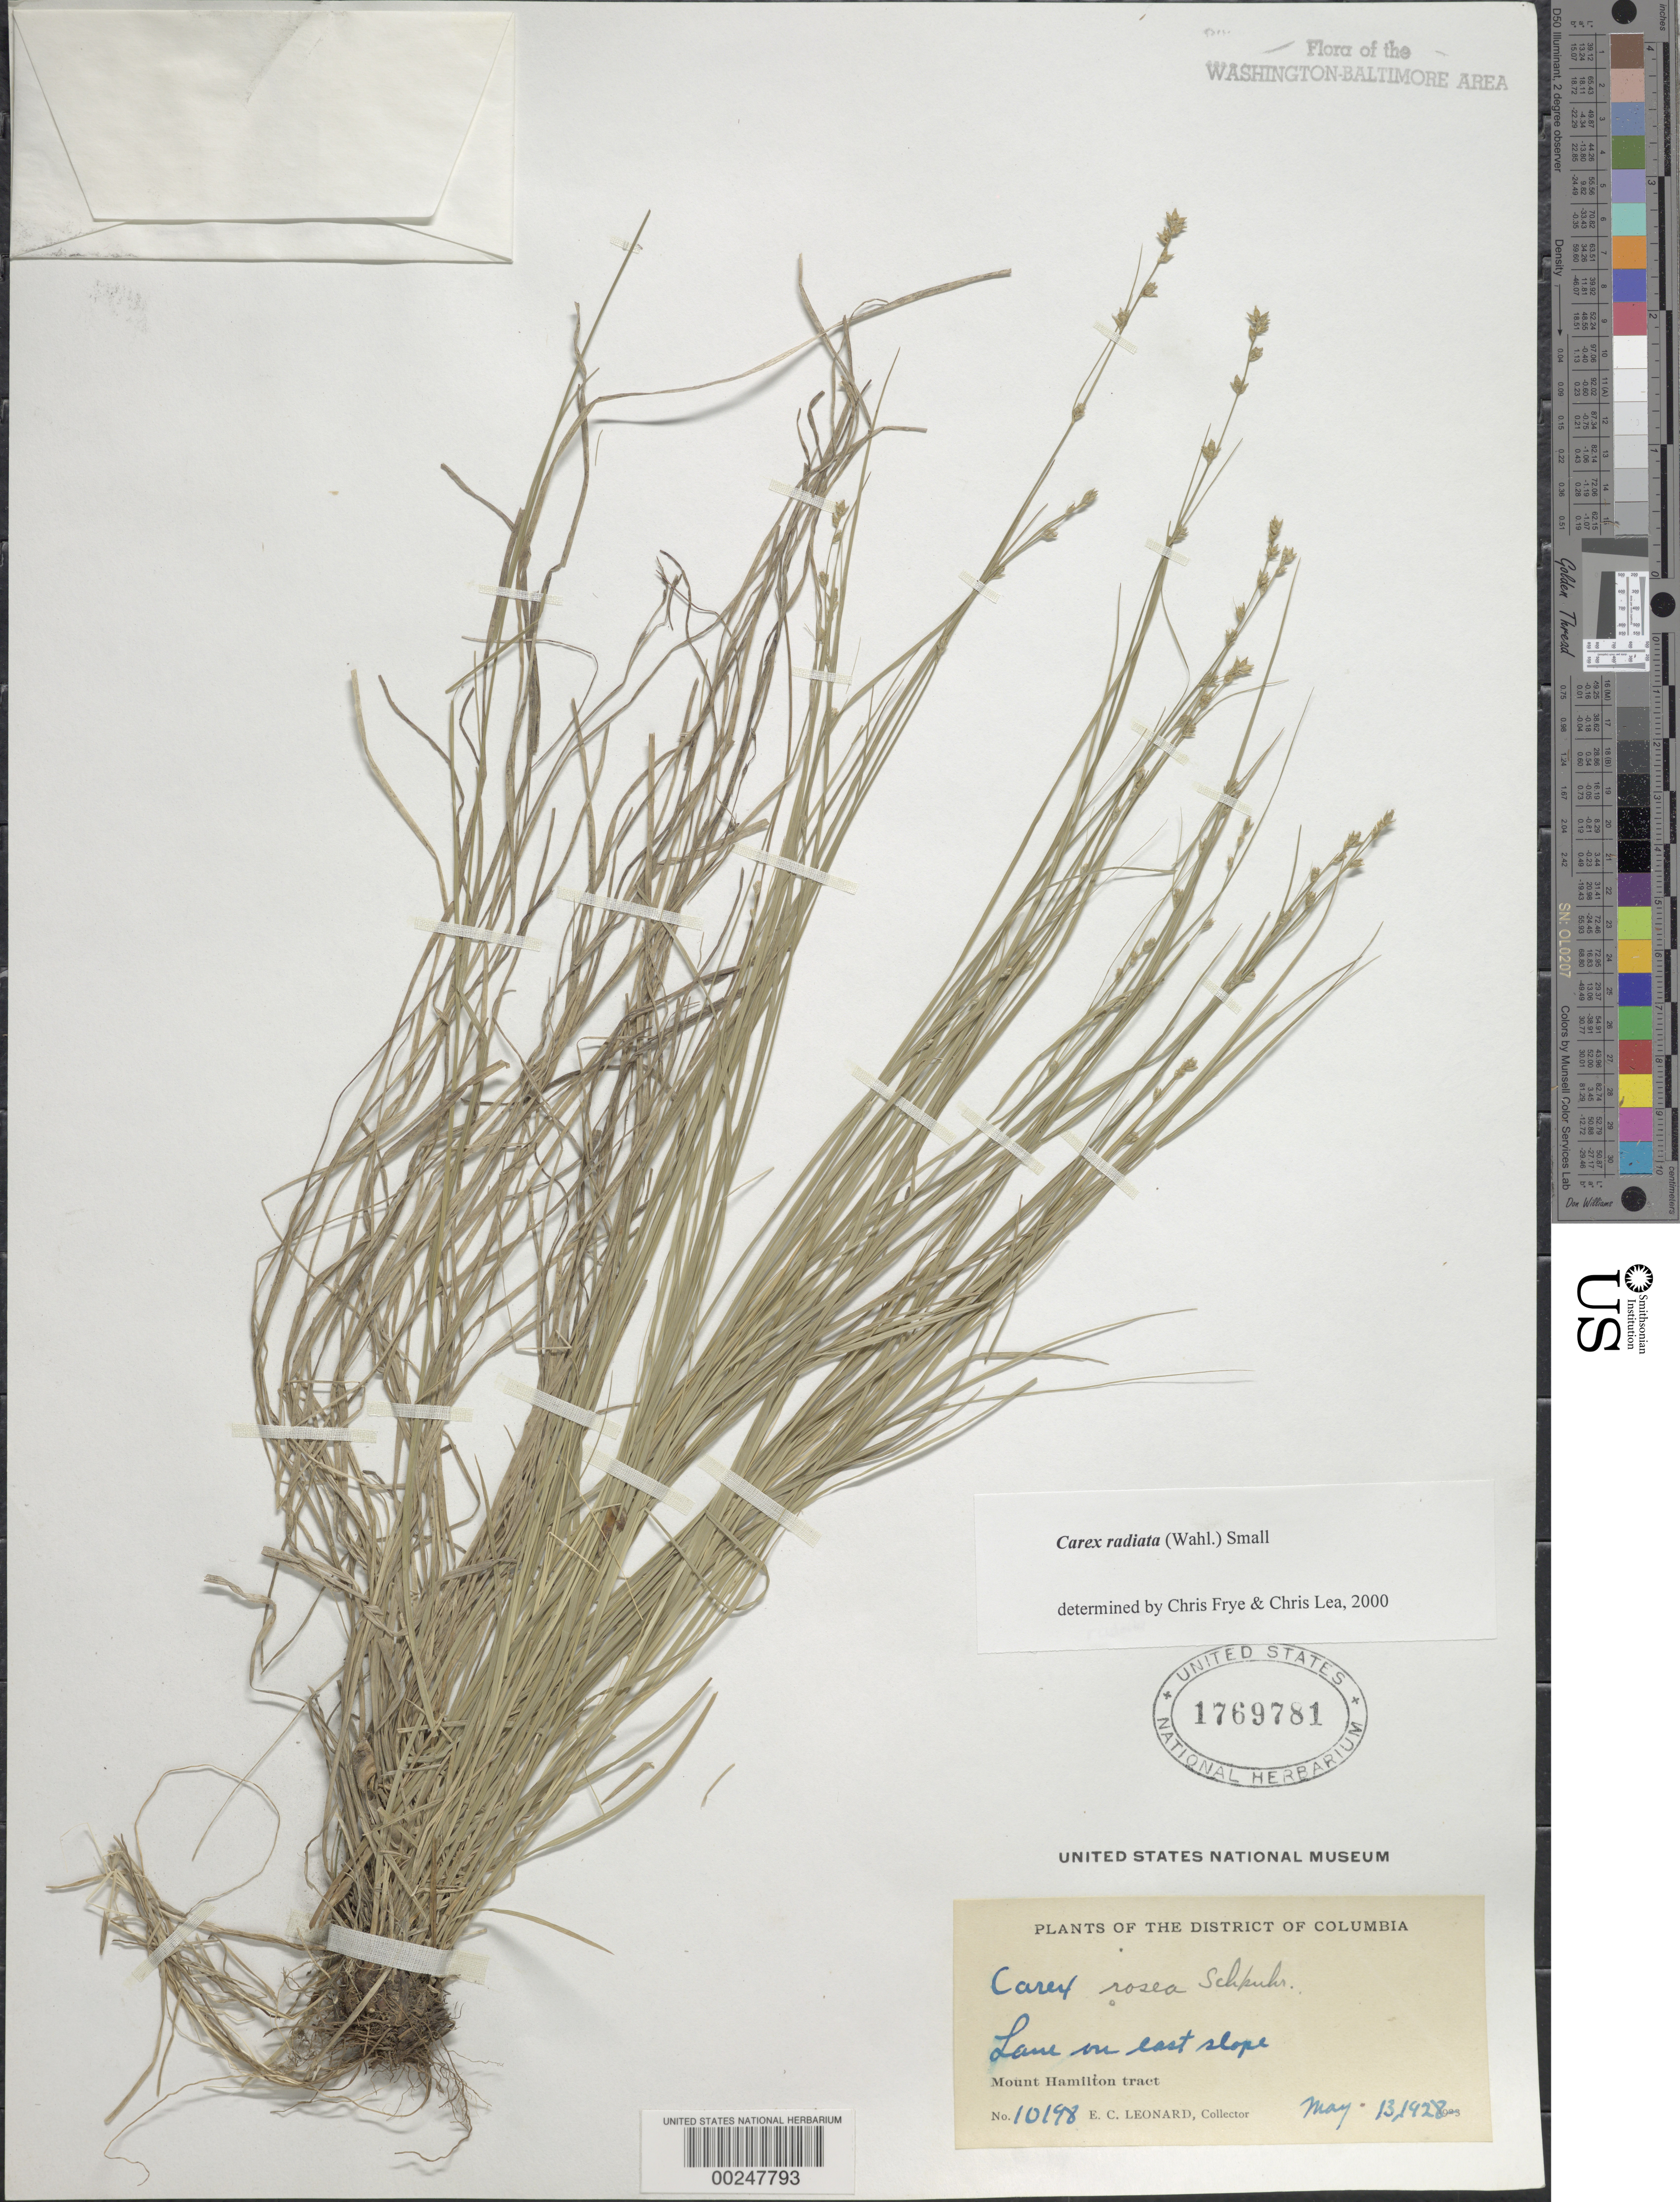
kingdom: Plantae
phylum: Tracheophyta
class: Liliopsida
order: Poales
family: Cyperaceae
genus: Carex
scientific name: Carex radiata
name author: (Wahlenb.) Small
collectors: E. C. Leonard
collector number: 10198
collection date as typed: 13 May 1928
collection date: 1928-05-13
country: United States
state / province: District of Columbia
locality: Mount Hamilton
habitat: Lane on east slope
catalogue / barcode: US 1769781